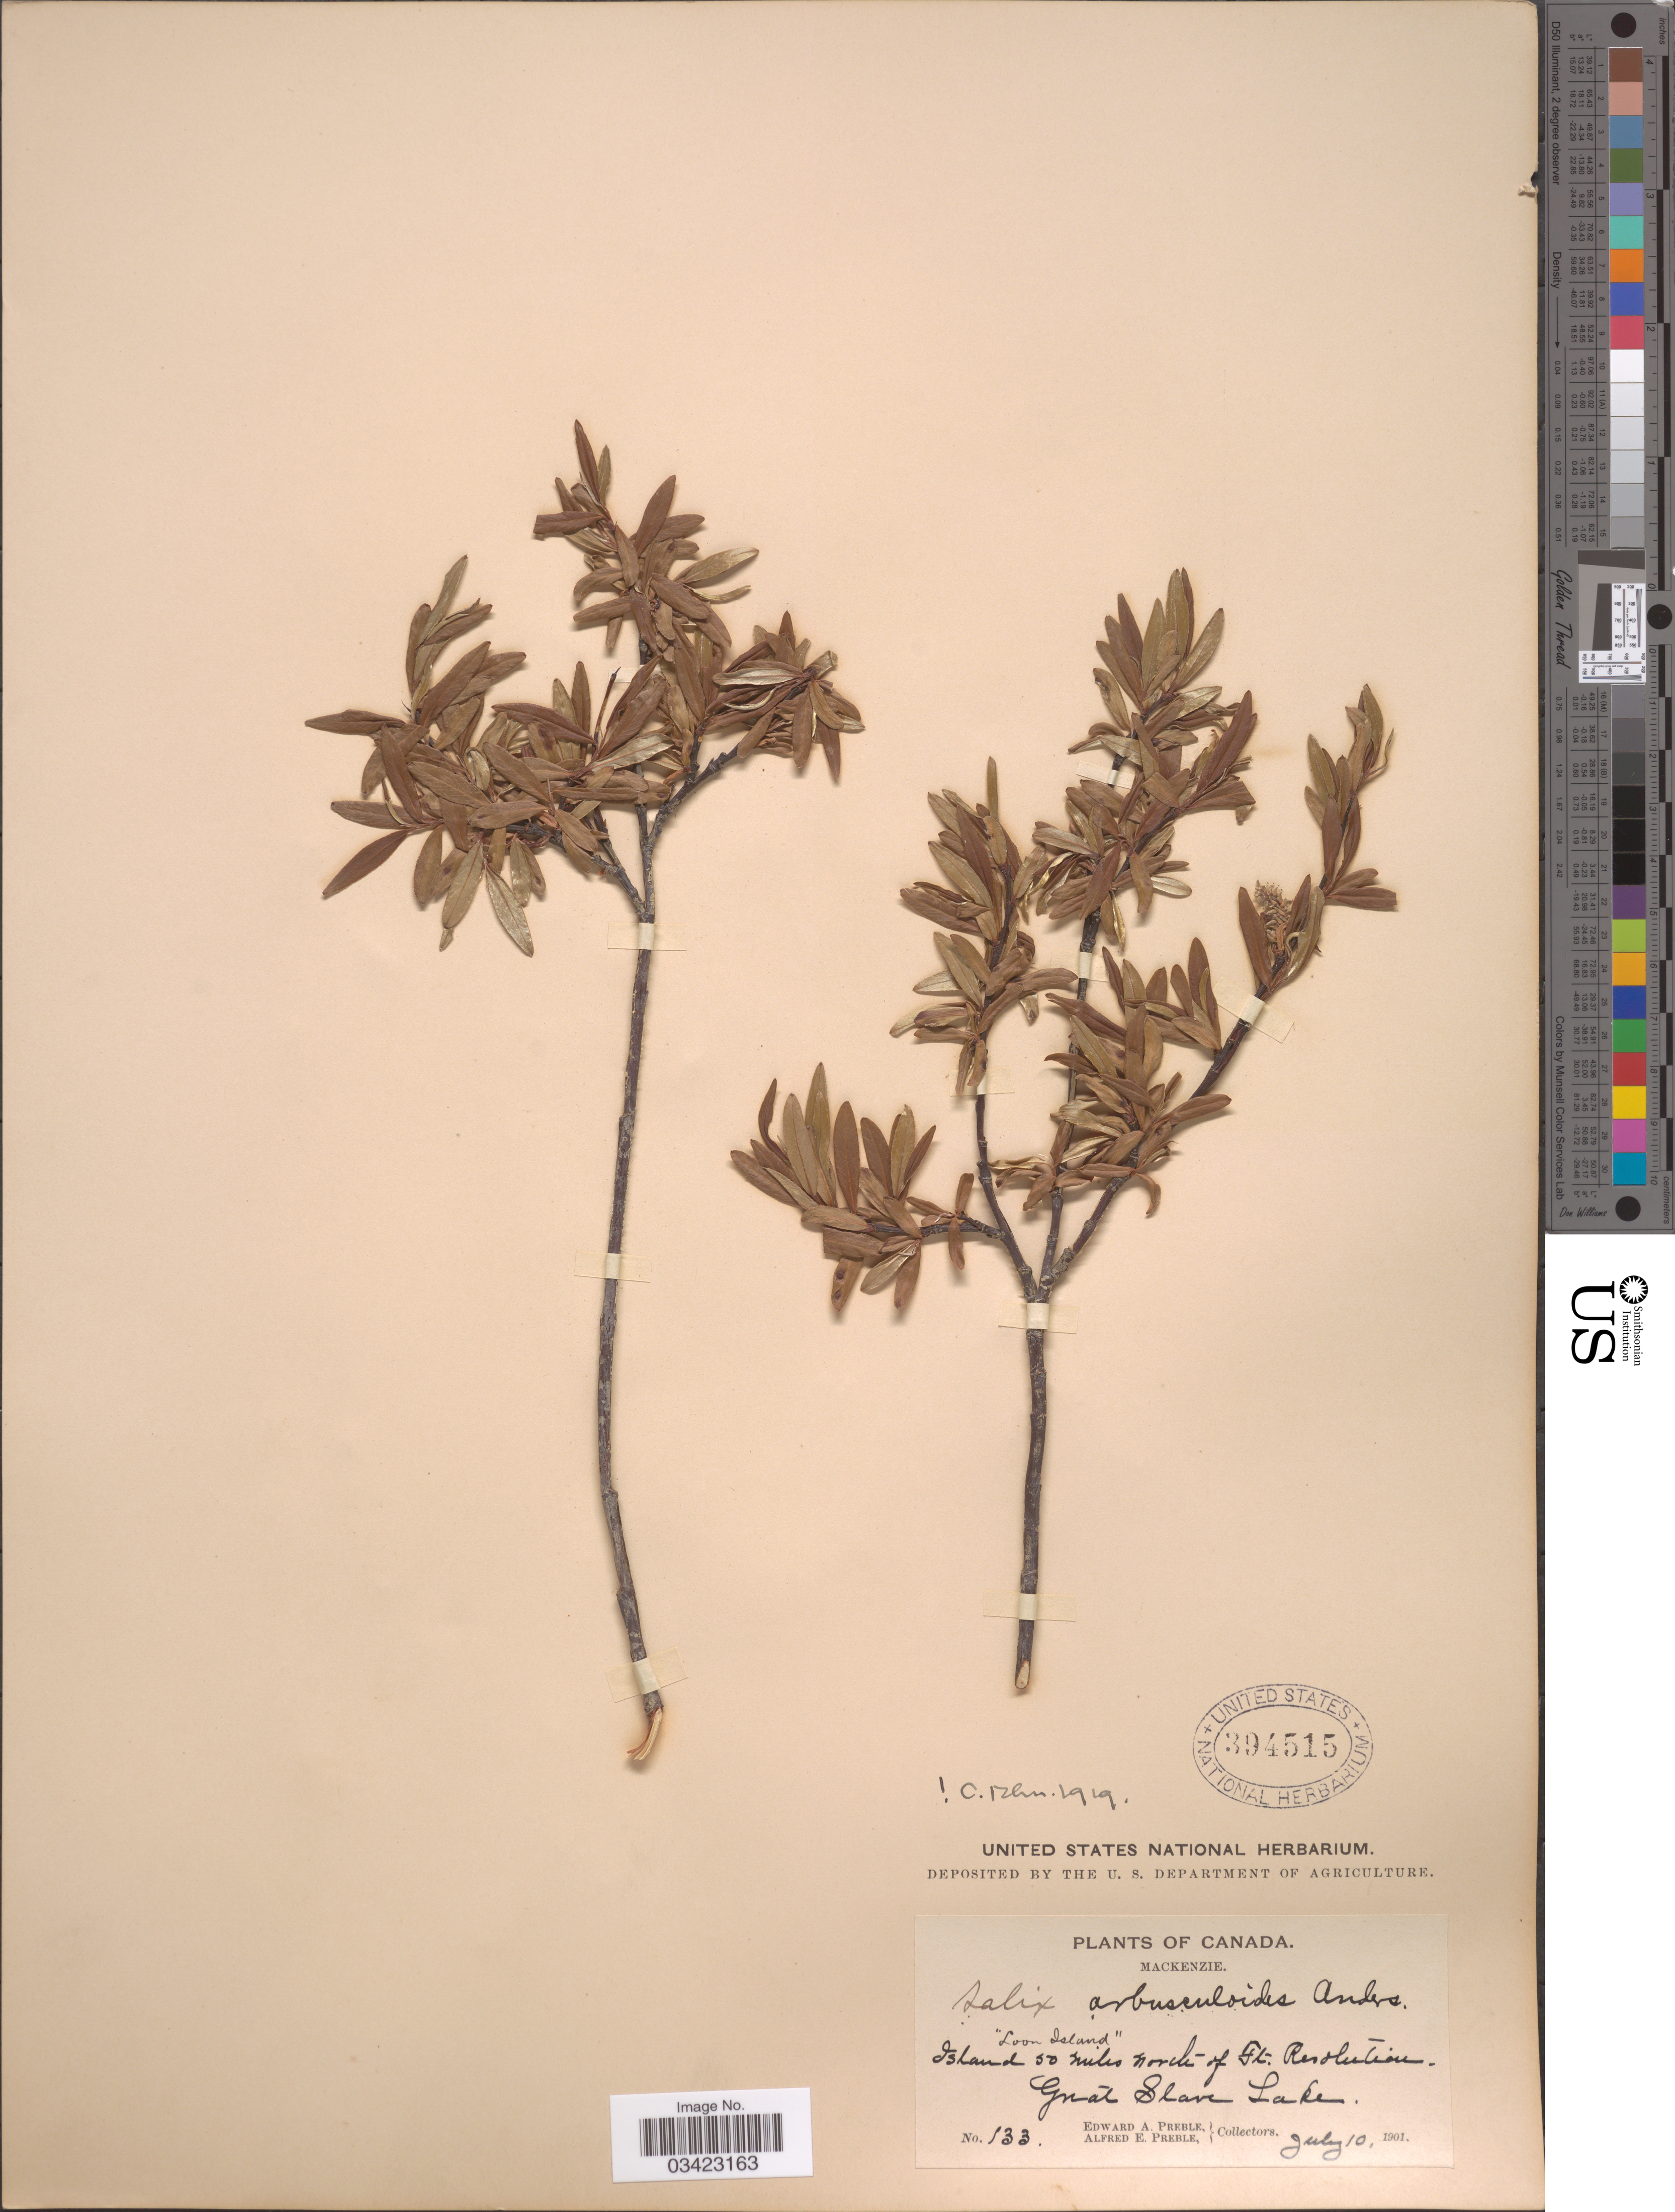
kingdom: Plantae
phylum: Tracheophyta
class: Magnoliopsida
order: Malpighiales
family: Salicaceae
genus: Salix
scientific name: Salix arbusculoides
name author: Andersson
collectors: E. Preble & A. Preble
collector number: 133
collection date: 1901-07-10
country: Canada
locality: Mackenzie. "Loon Island". Island 50 miles north of Ft. Resolution. Great Slave Lake.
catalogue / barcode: US 394515